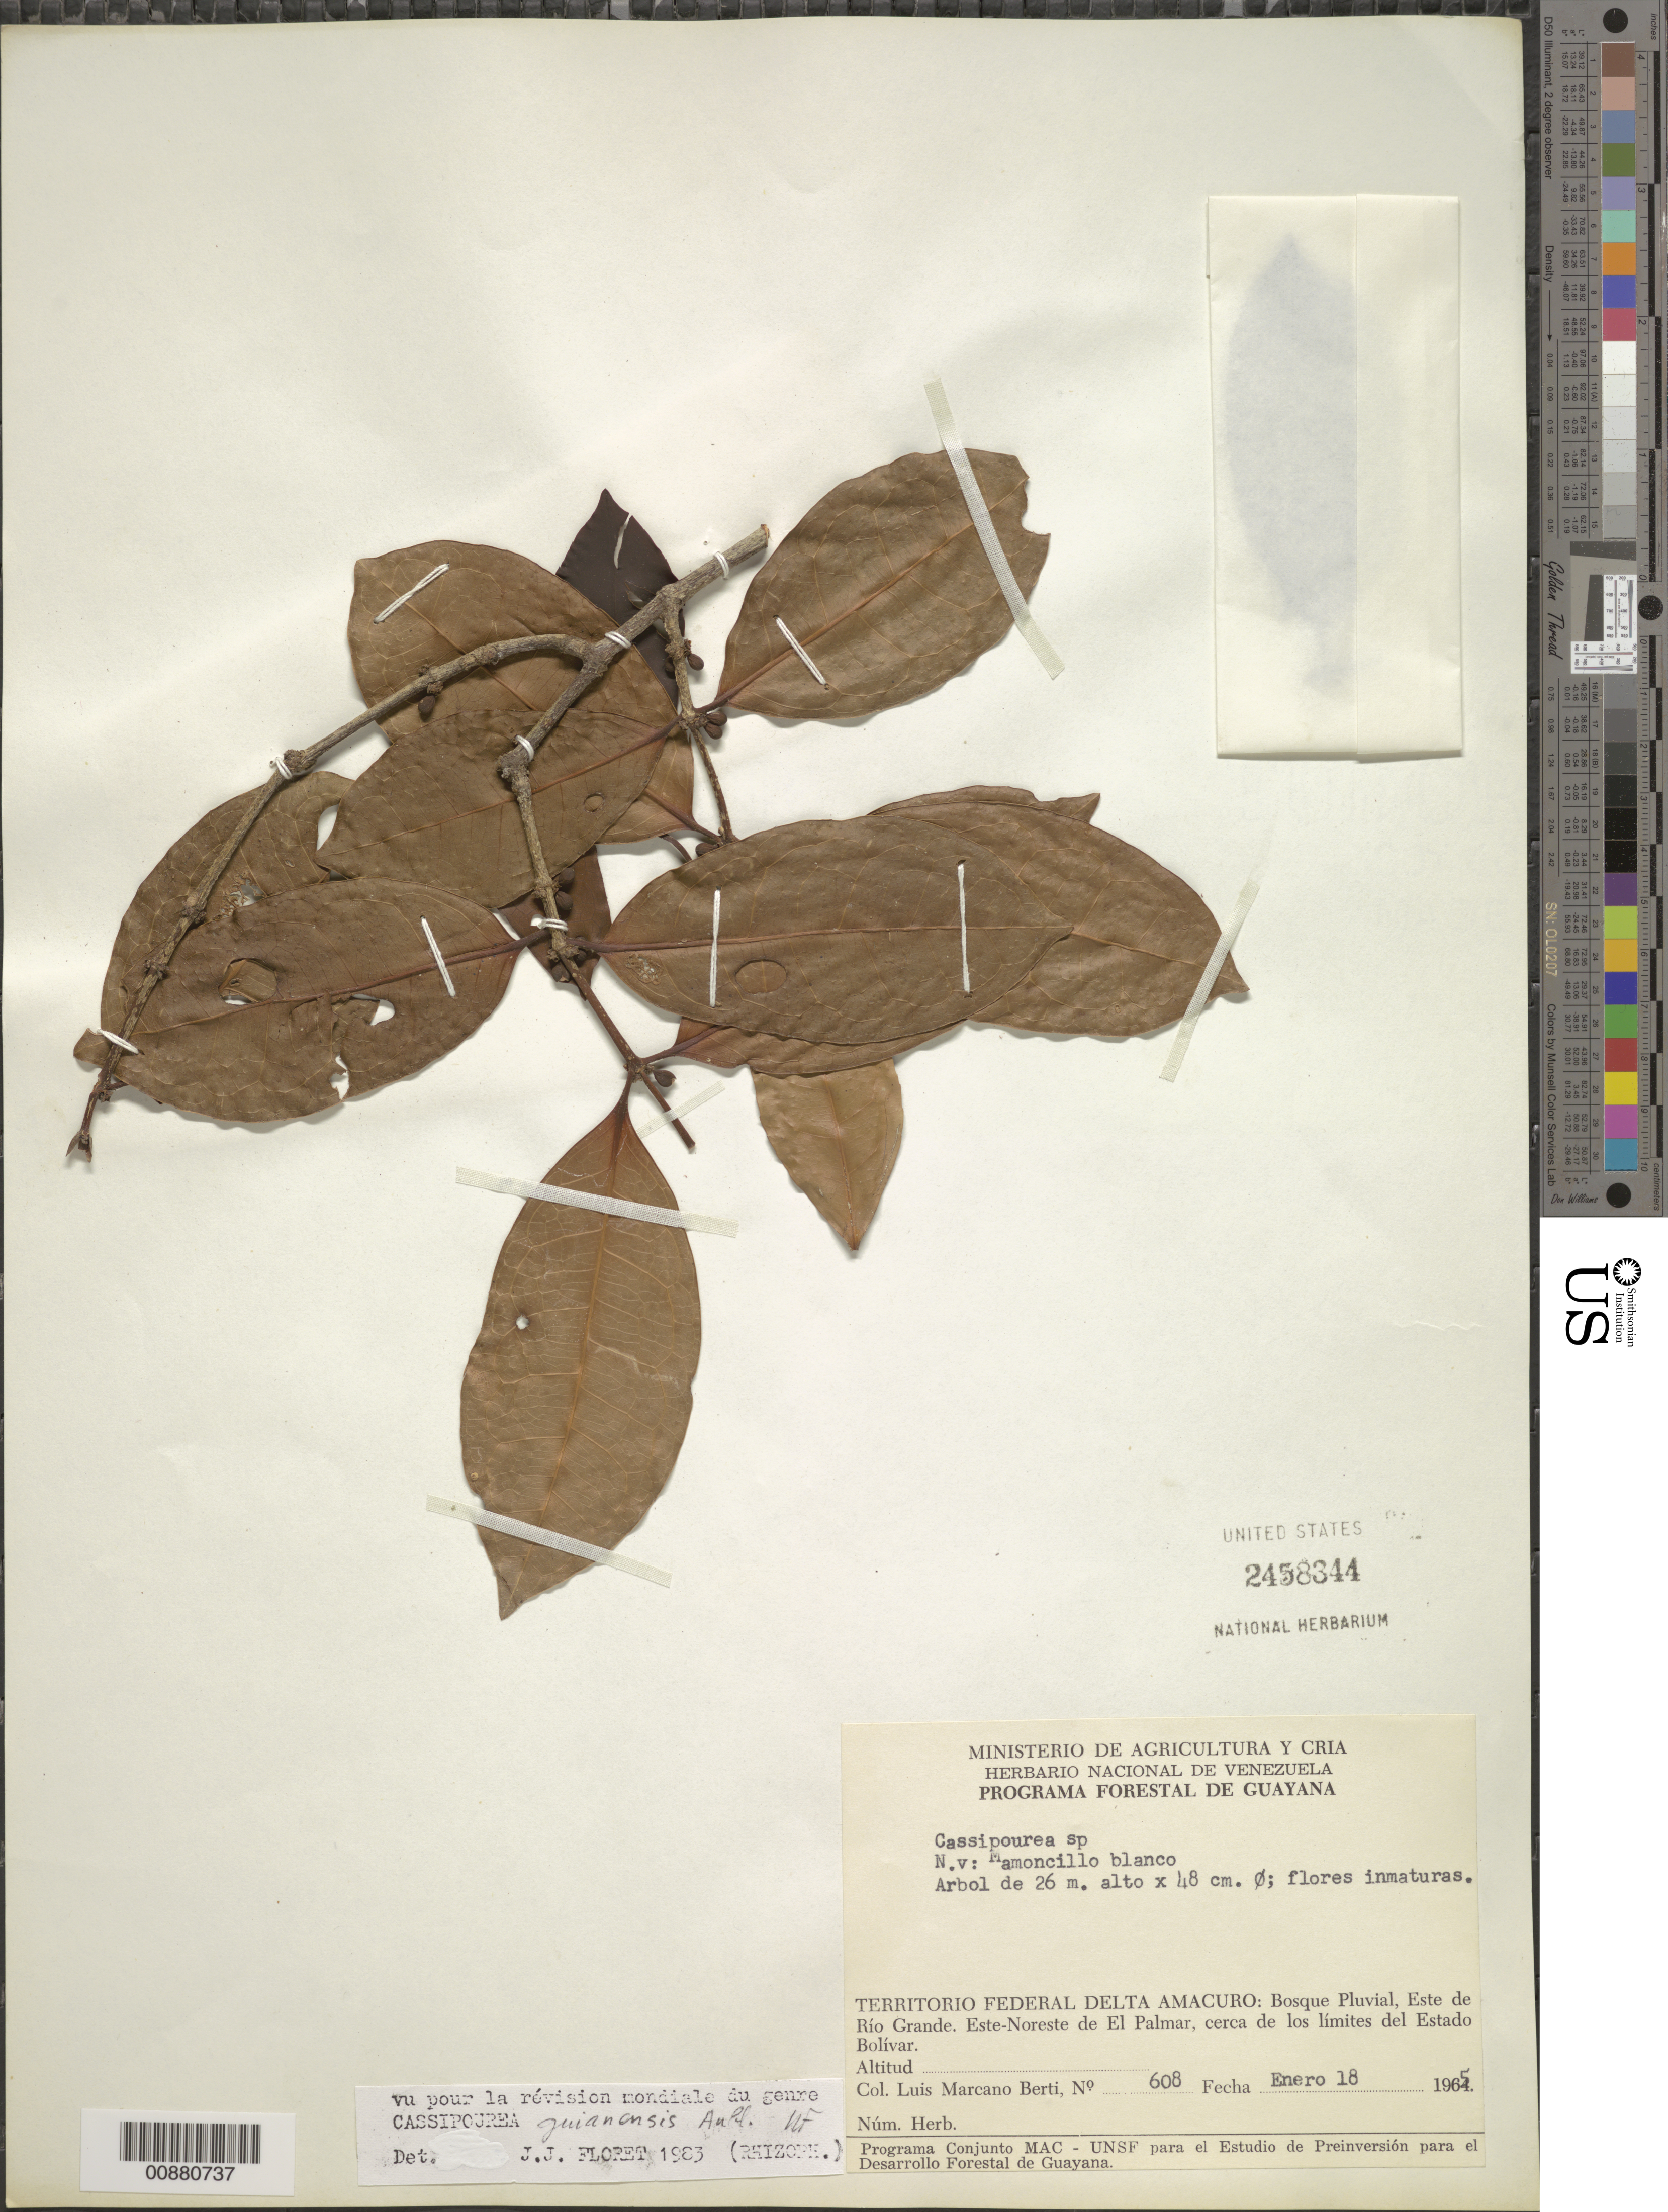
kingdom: Plantae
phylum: Tracheophyta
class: Magnoliopsida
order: Malpighiales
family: Rhizophoraceae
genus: Cassipourea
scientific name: Cassipourea guianensis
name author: Aubl.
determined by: Floret, J. J.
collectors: L. Marcano-Berti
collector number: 608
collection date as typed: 18-Jan-65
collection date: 1965-01-18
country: Venezuela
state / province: Delta Amacuro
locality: Este de Río Grande, ENE de El Palmar, cerca de los limites del Estado Bolívar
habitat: Bosque pluvial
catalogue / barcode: US 2458344